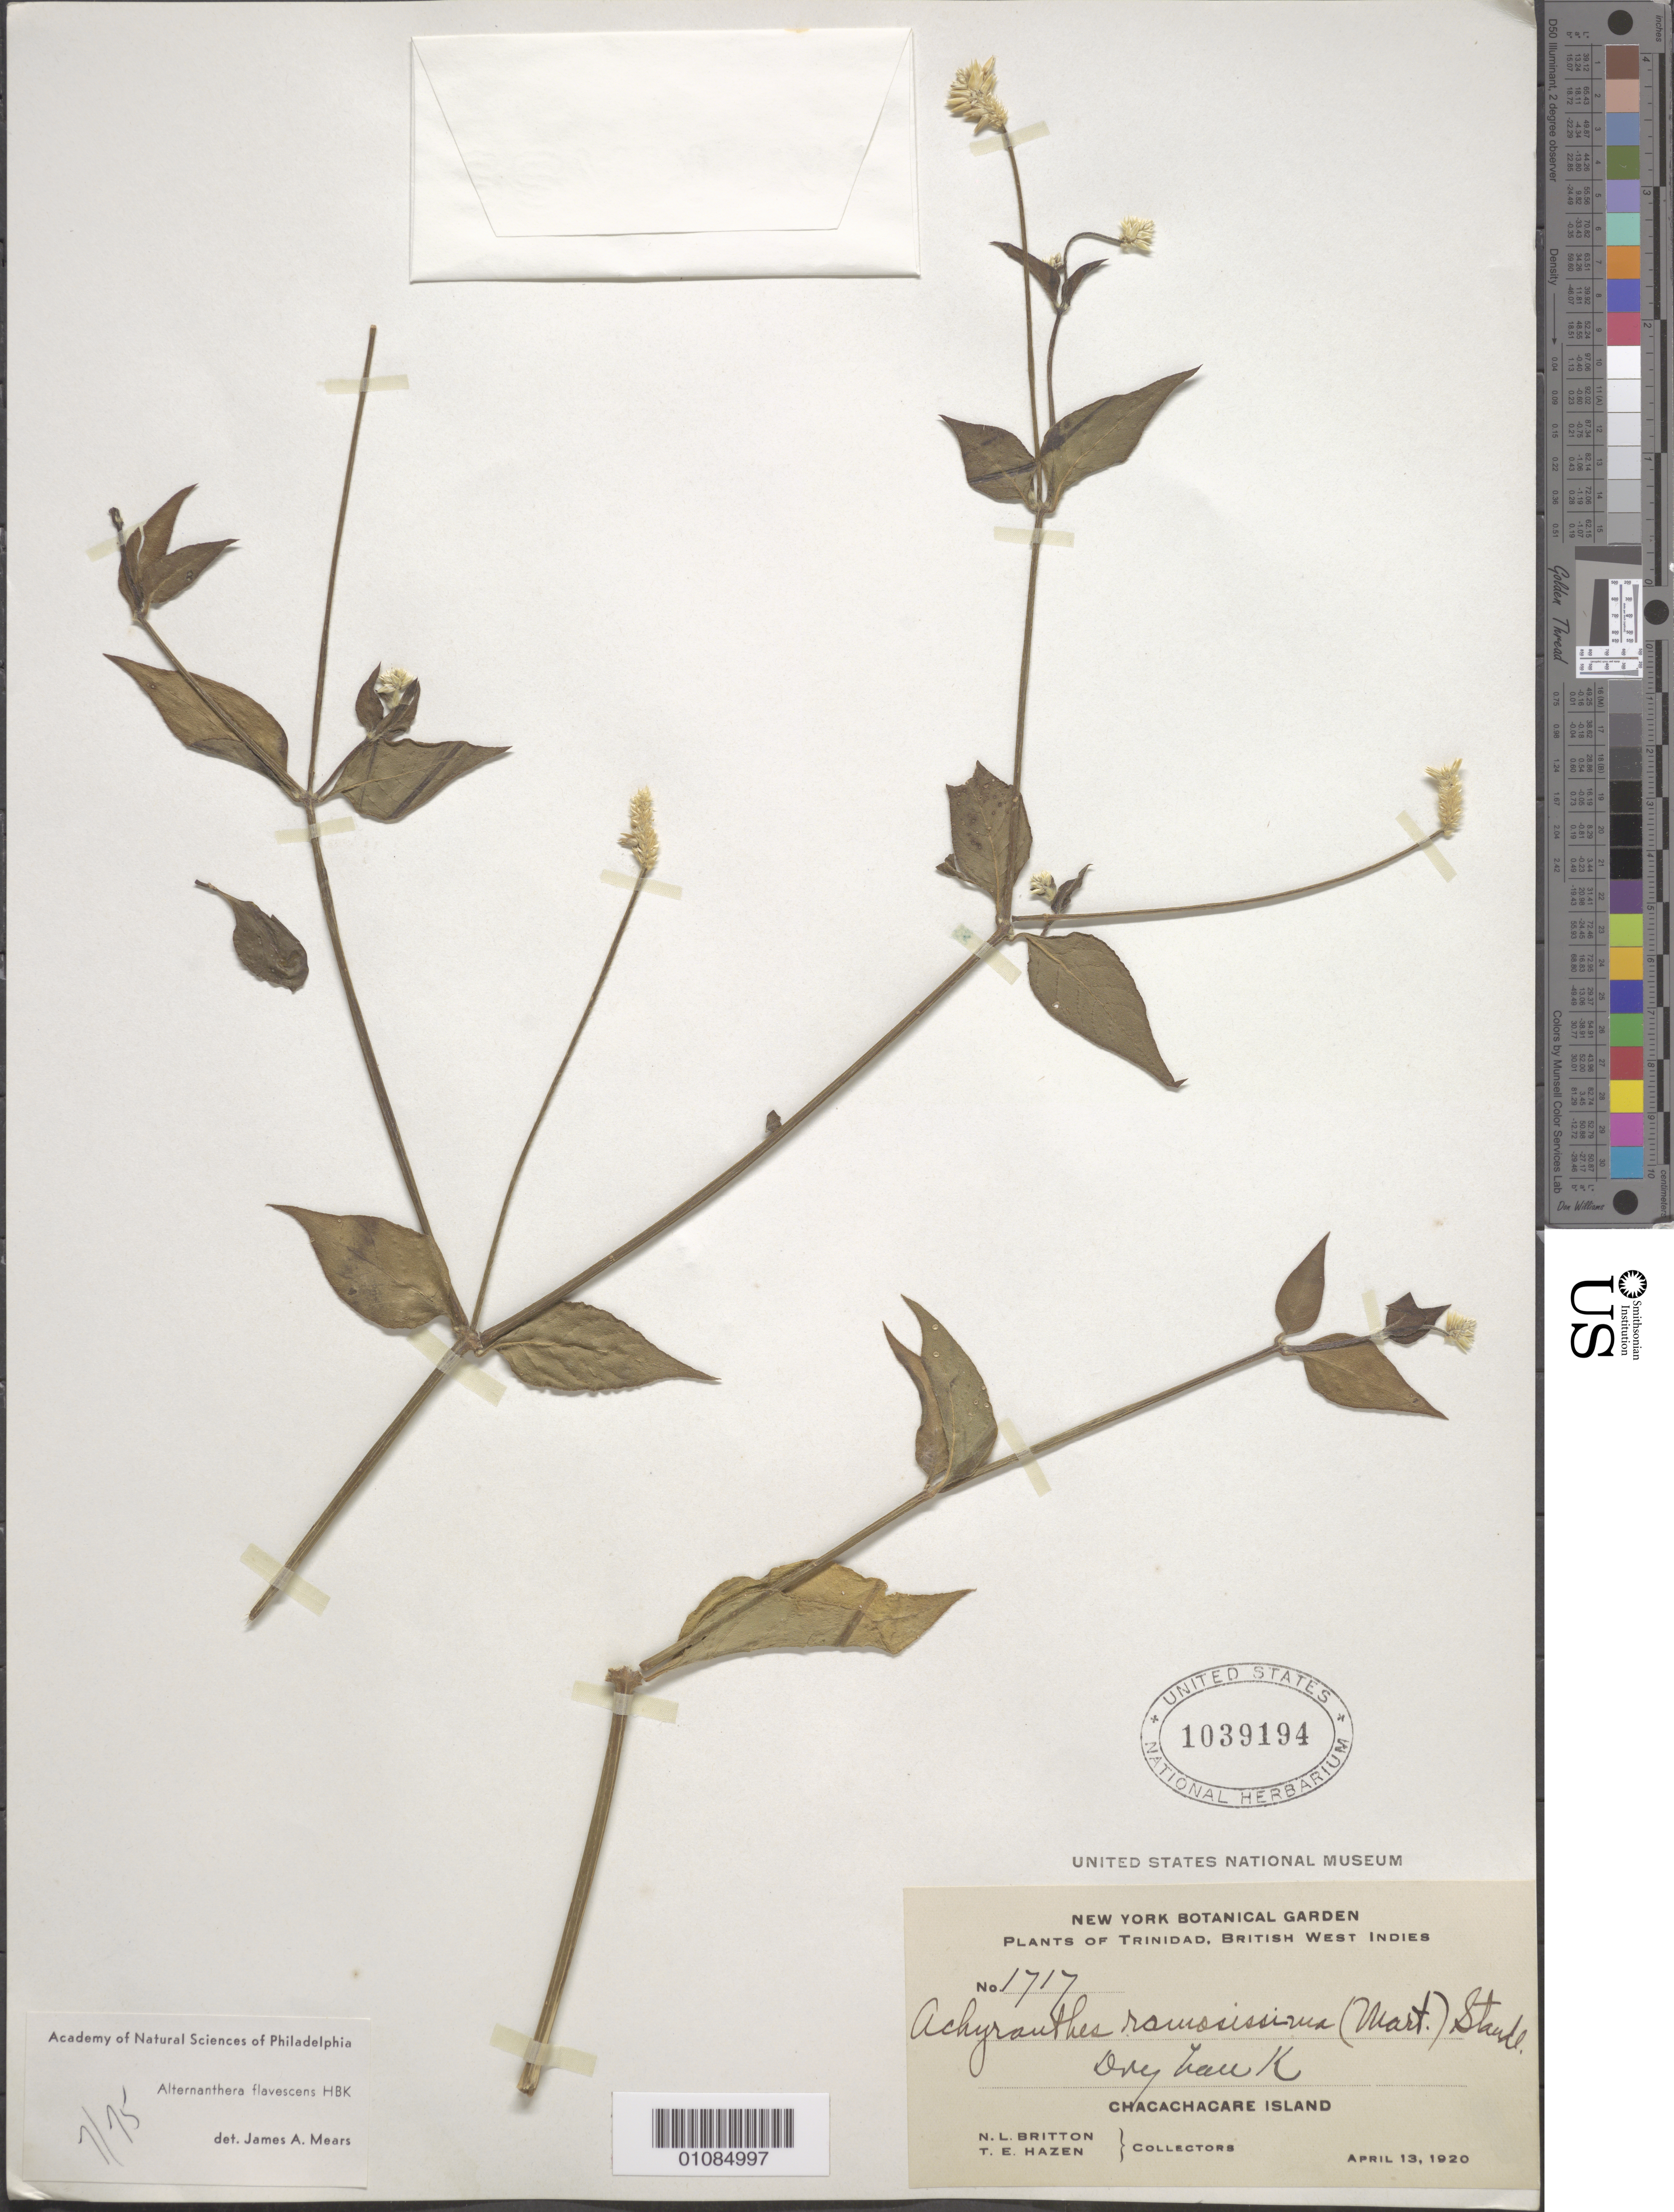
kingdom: Plantae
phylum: Tracheophyta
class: Magnoliopsida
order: Caryophyllales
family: Amaranthaceae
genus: Alternanthera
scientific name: Alternanthera flavescens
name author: Kunth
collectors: N. Britton & T. E. Hazen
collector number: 1717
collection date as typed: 13 Apr 1920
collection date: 1920-04-13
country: Trinidad and Tobago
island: Chacachacare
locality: Chacachacare Isl.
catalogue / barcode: US 1039194